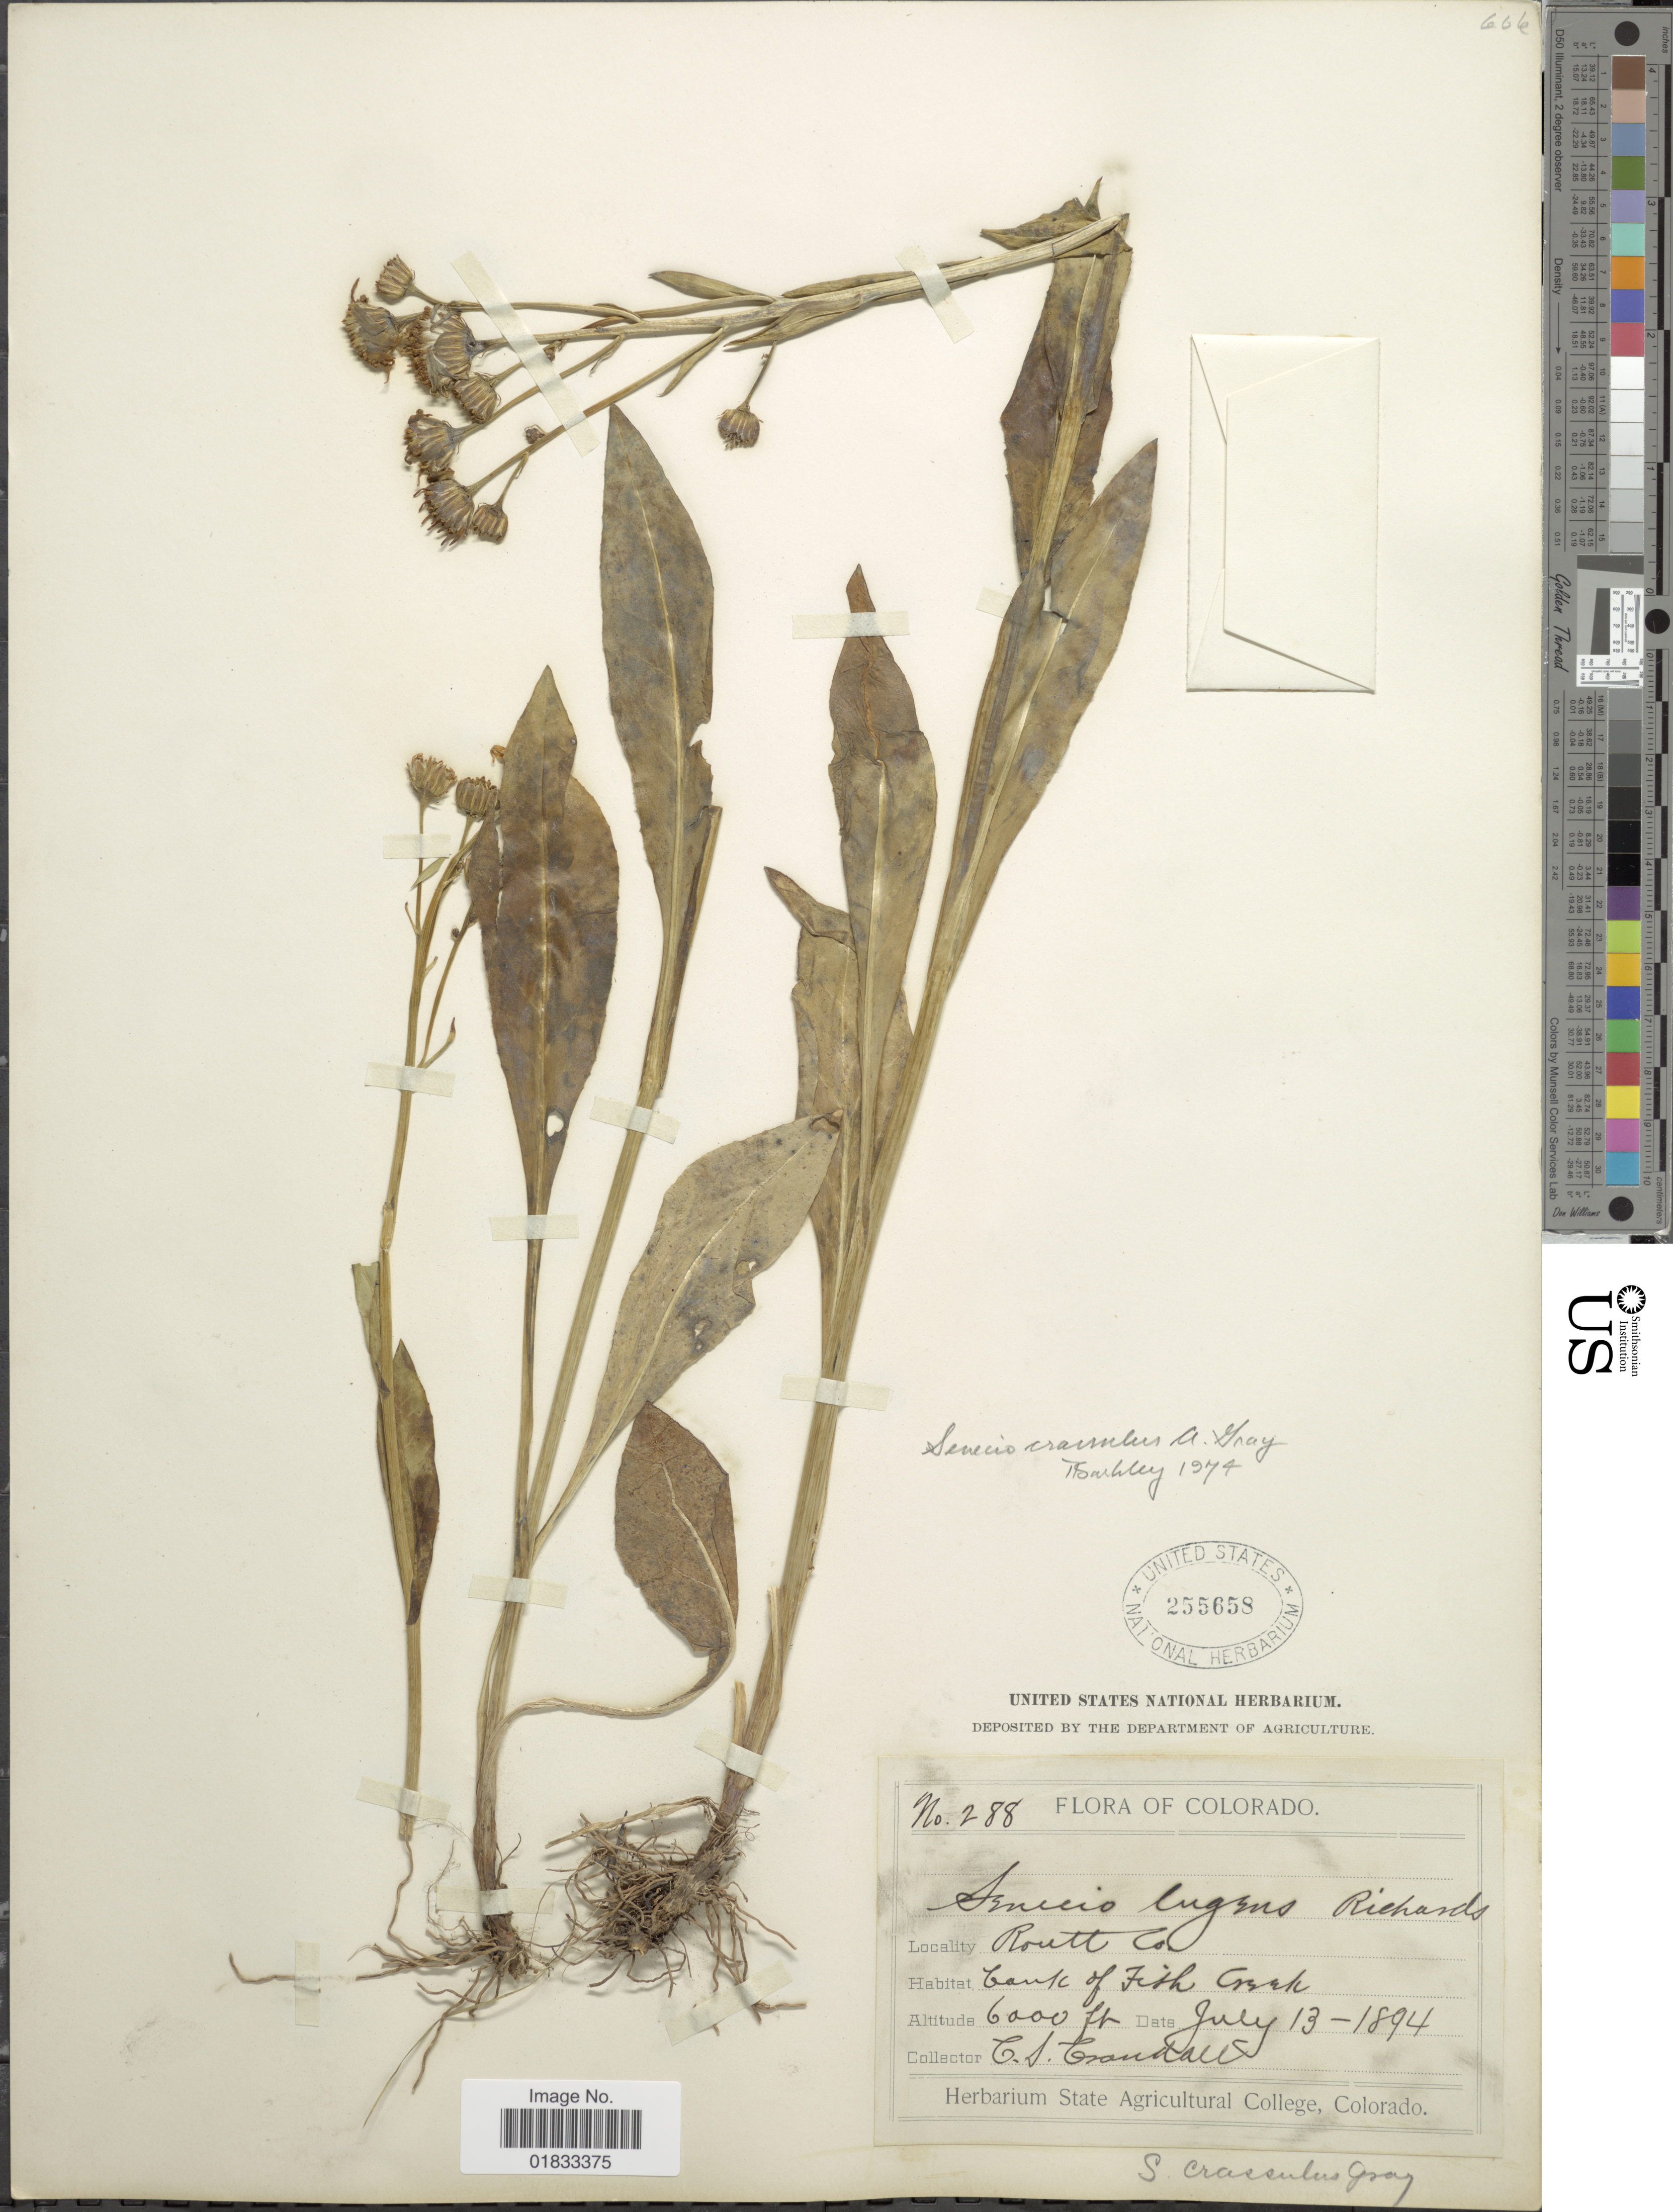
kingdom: Plantae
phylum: Tracheophyta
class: Magnoliopsida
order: Asterales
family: Asteraceae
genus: Senecio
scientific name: Senecio crassulus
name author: A. Gray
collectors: C. Crandall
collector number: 288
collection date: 1894-07-13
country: United States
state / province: Colorado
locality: Routt Co. bank of Fish Creek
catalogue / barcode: US 255658